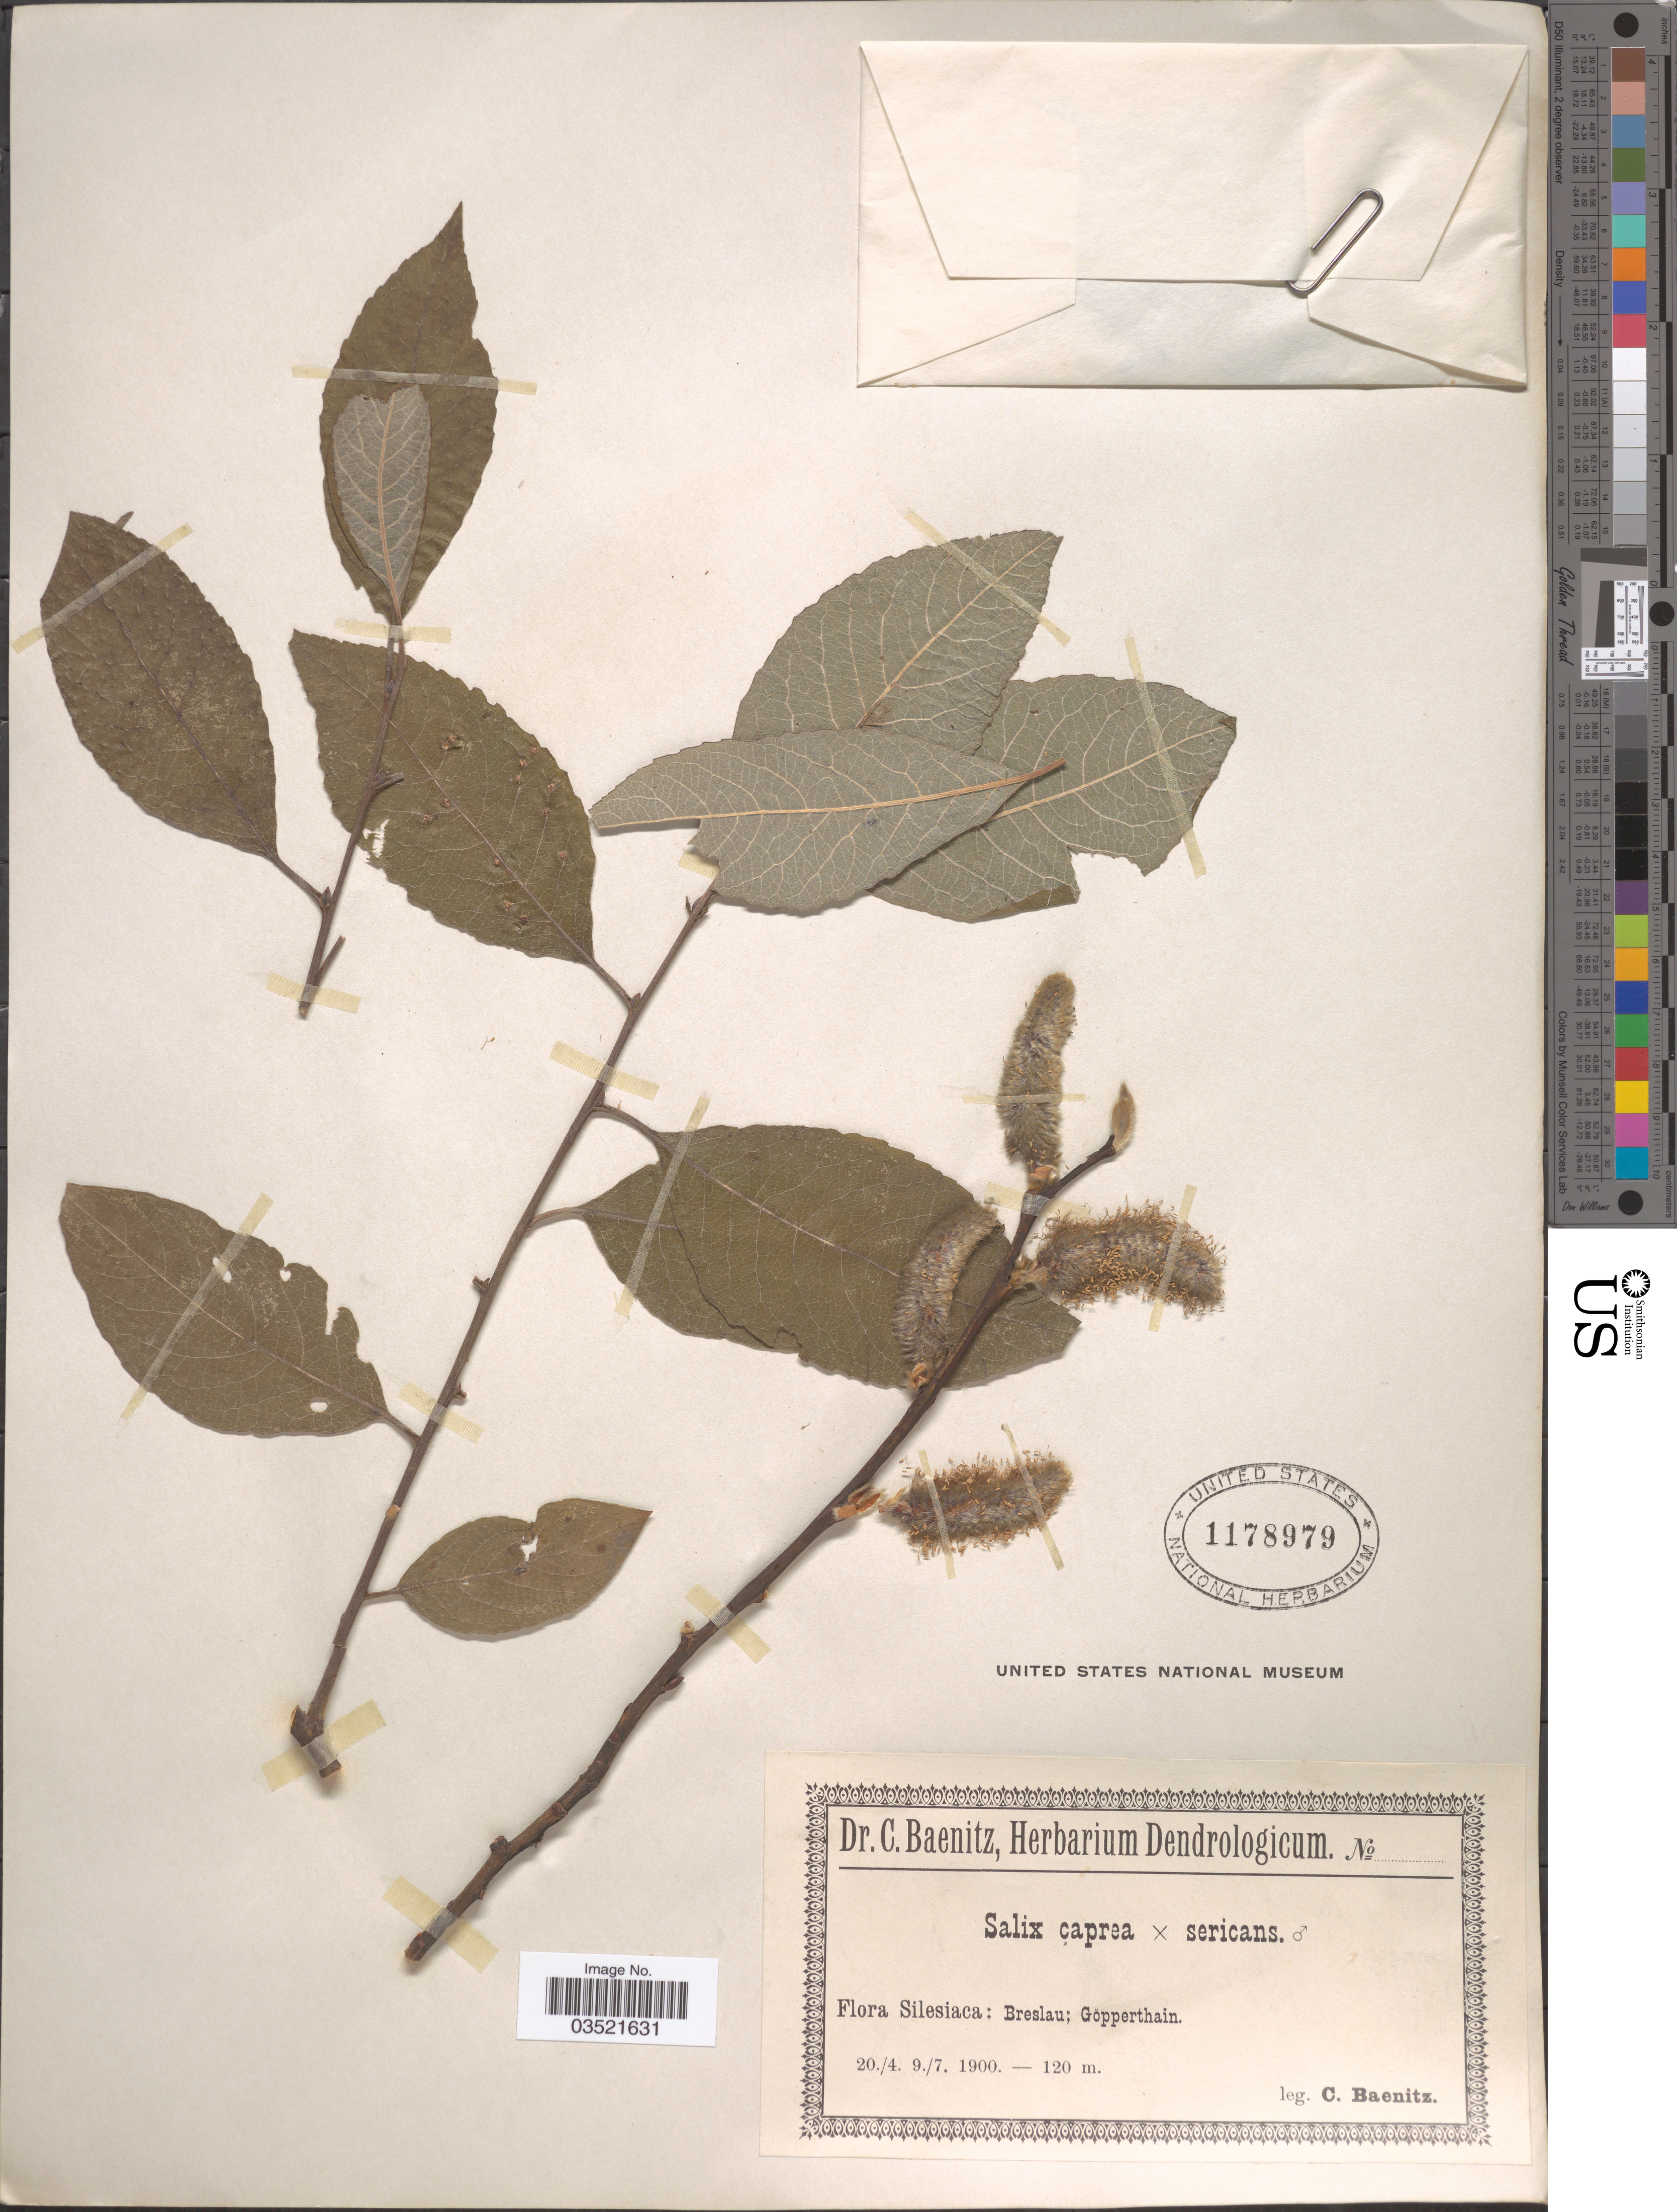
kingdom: Plantae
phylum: Tracheophyta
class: Magnoliopsida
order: Malpighiales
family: Salicaceae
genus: Salix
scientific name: Salix caprea x S. sericans Tausch ex Kern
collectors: C. G. Baenitz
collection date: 1900-04-20/1900-07-09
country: Poland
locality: Silesiaca: Breslau; Göpperthain.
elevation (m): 120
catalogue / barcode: US 1178979